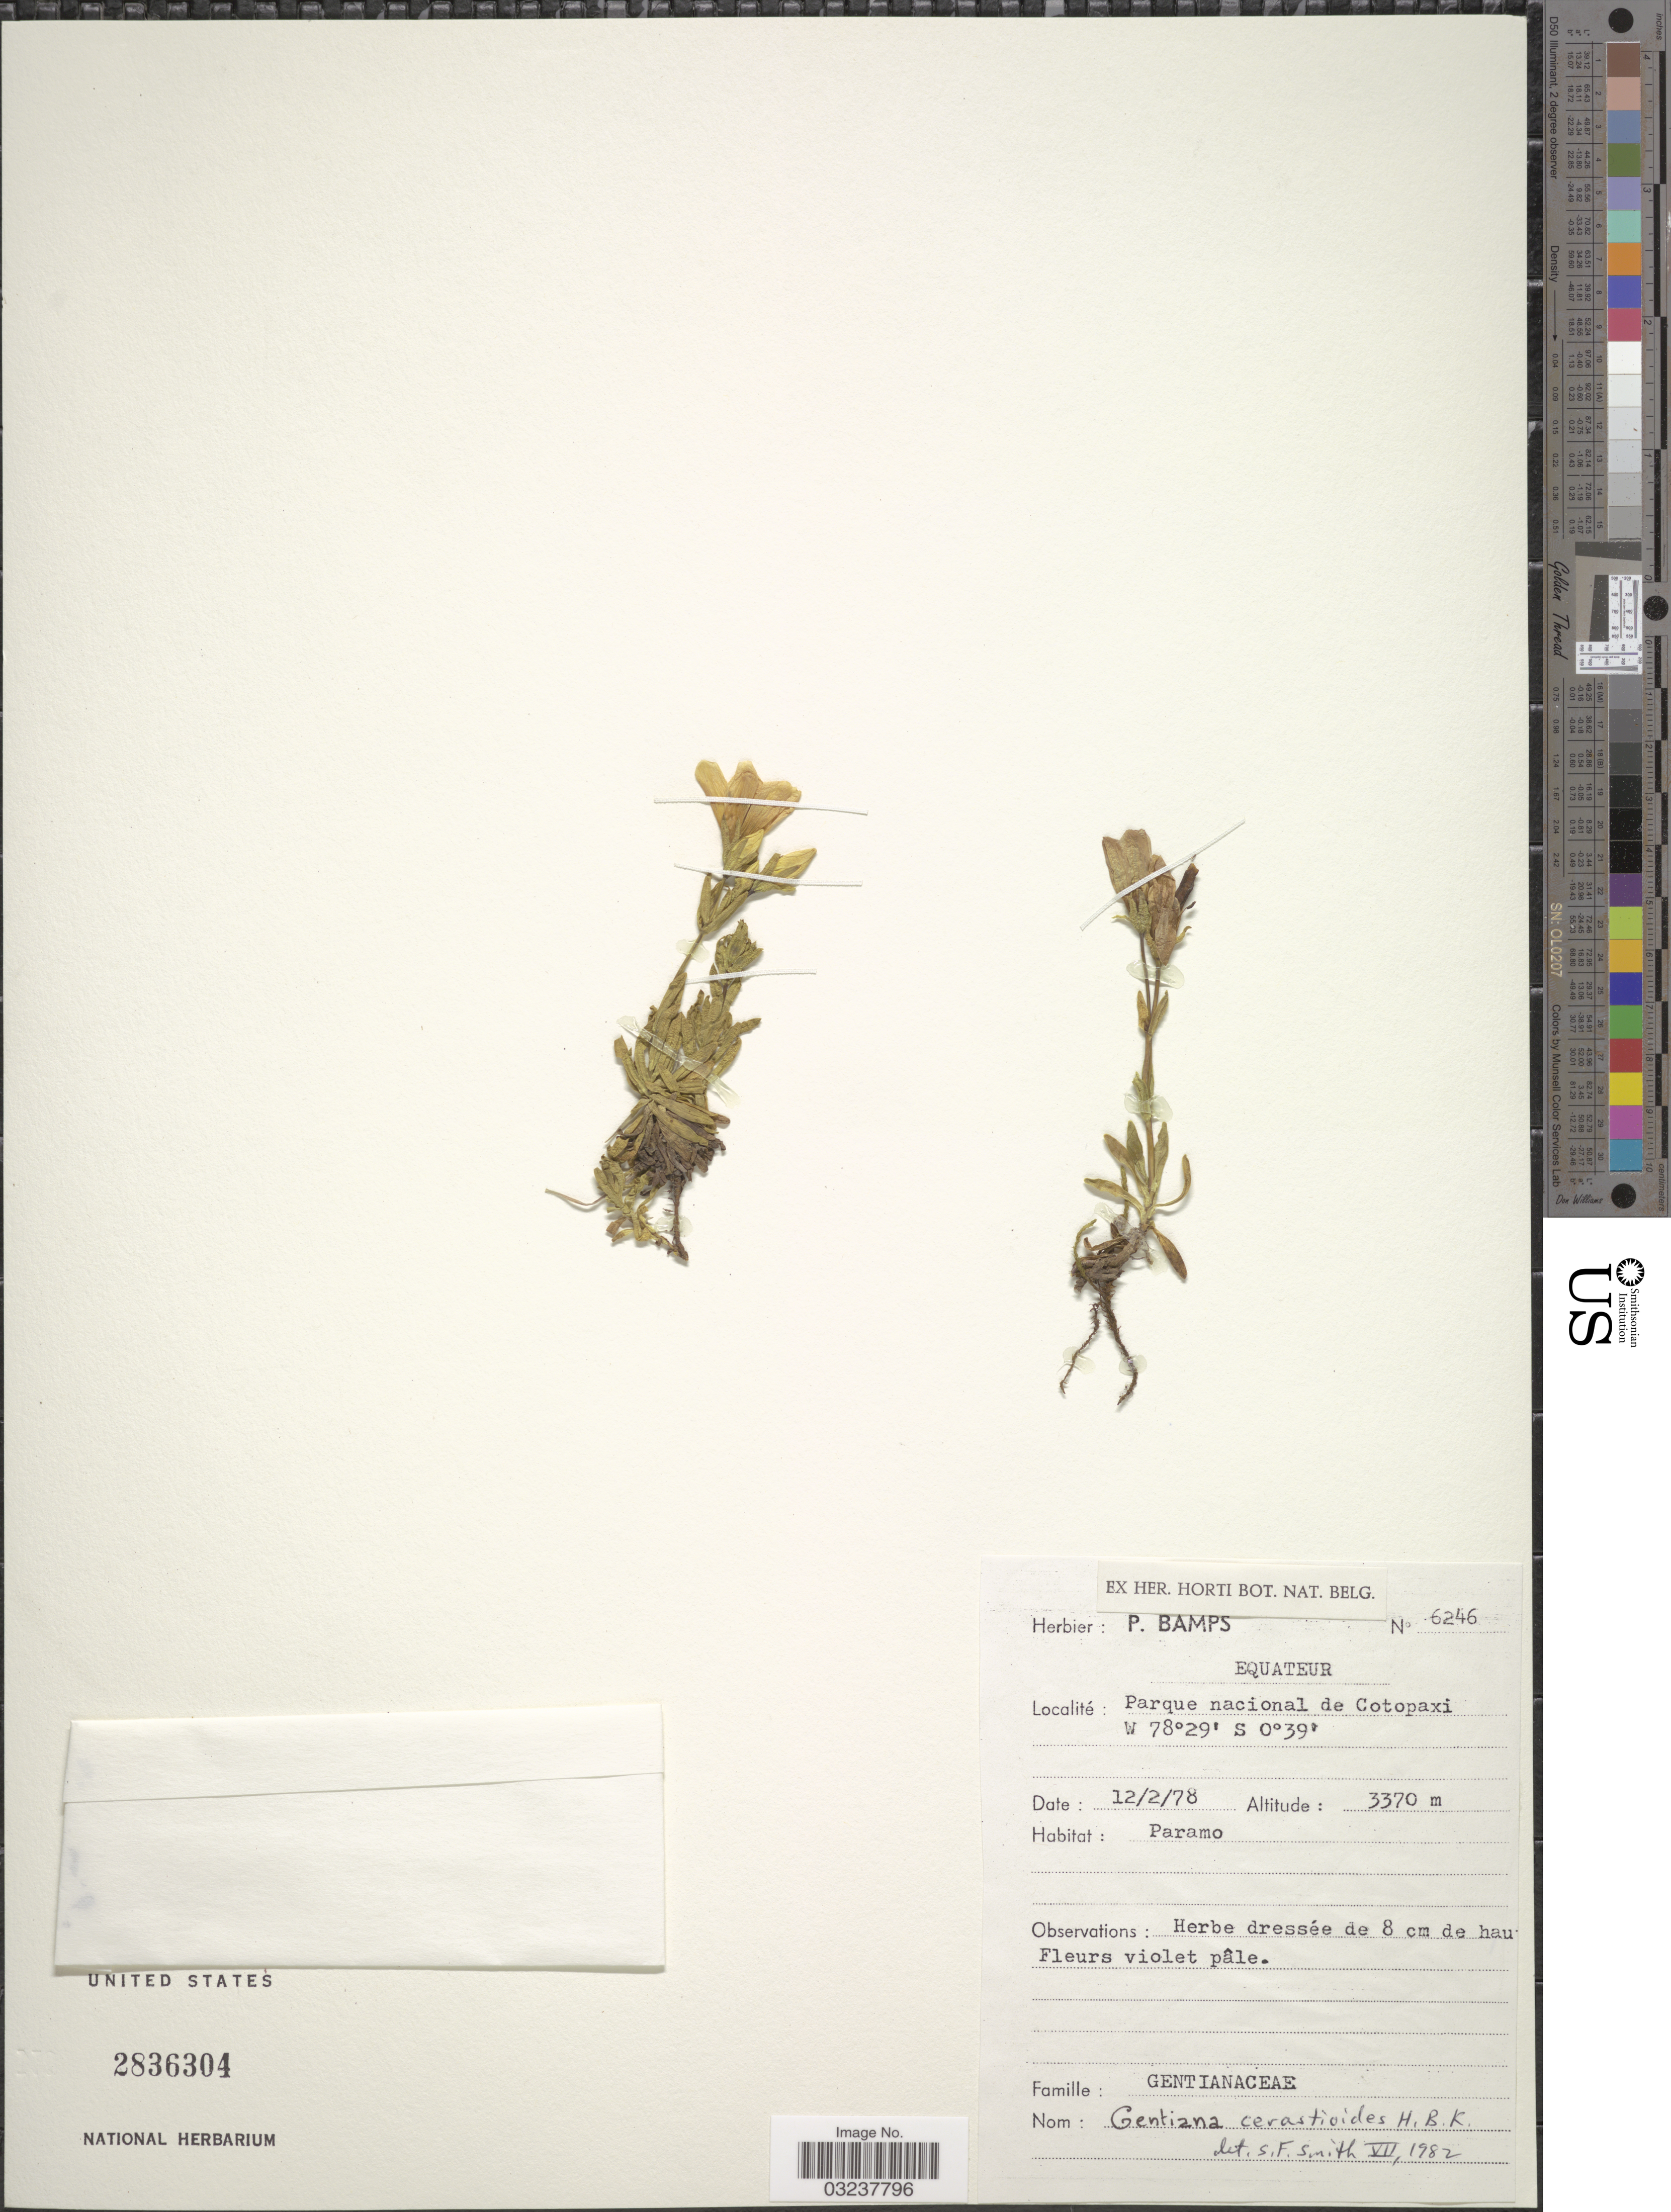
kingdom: Plantae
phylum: Tracheophyta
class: Magnoliopsida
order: Gentianales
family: Gentianaceae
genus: Gentianella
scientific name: Gentianella cerastioides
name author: (Kunth) Fabris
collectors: ex herb. Bamps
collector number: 6246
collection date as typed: Transcribed d/m/y: 12/2/78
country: Ecuador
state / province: Cotopaxi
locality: Parque nacional de Cotopaxi.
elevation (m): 3370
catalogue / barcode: US 2836304